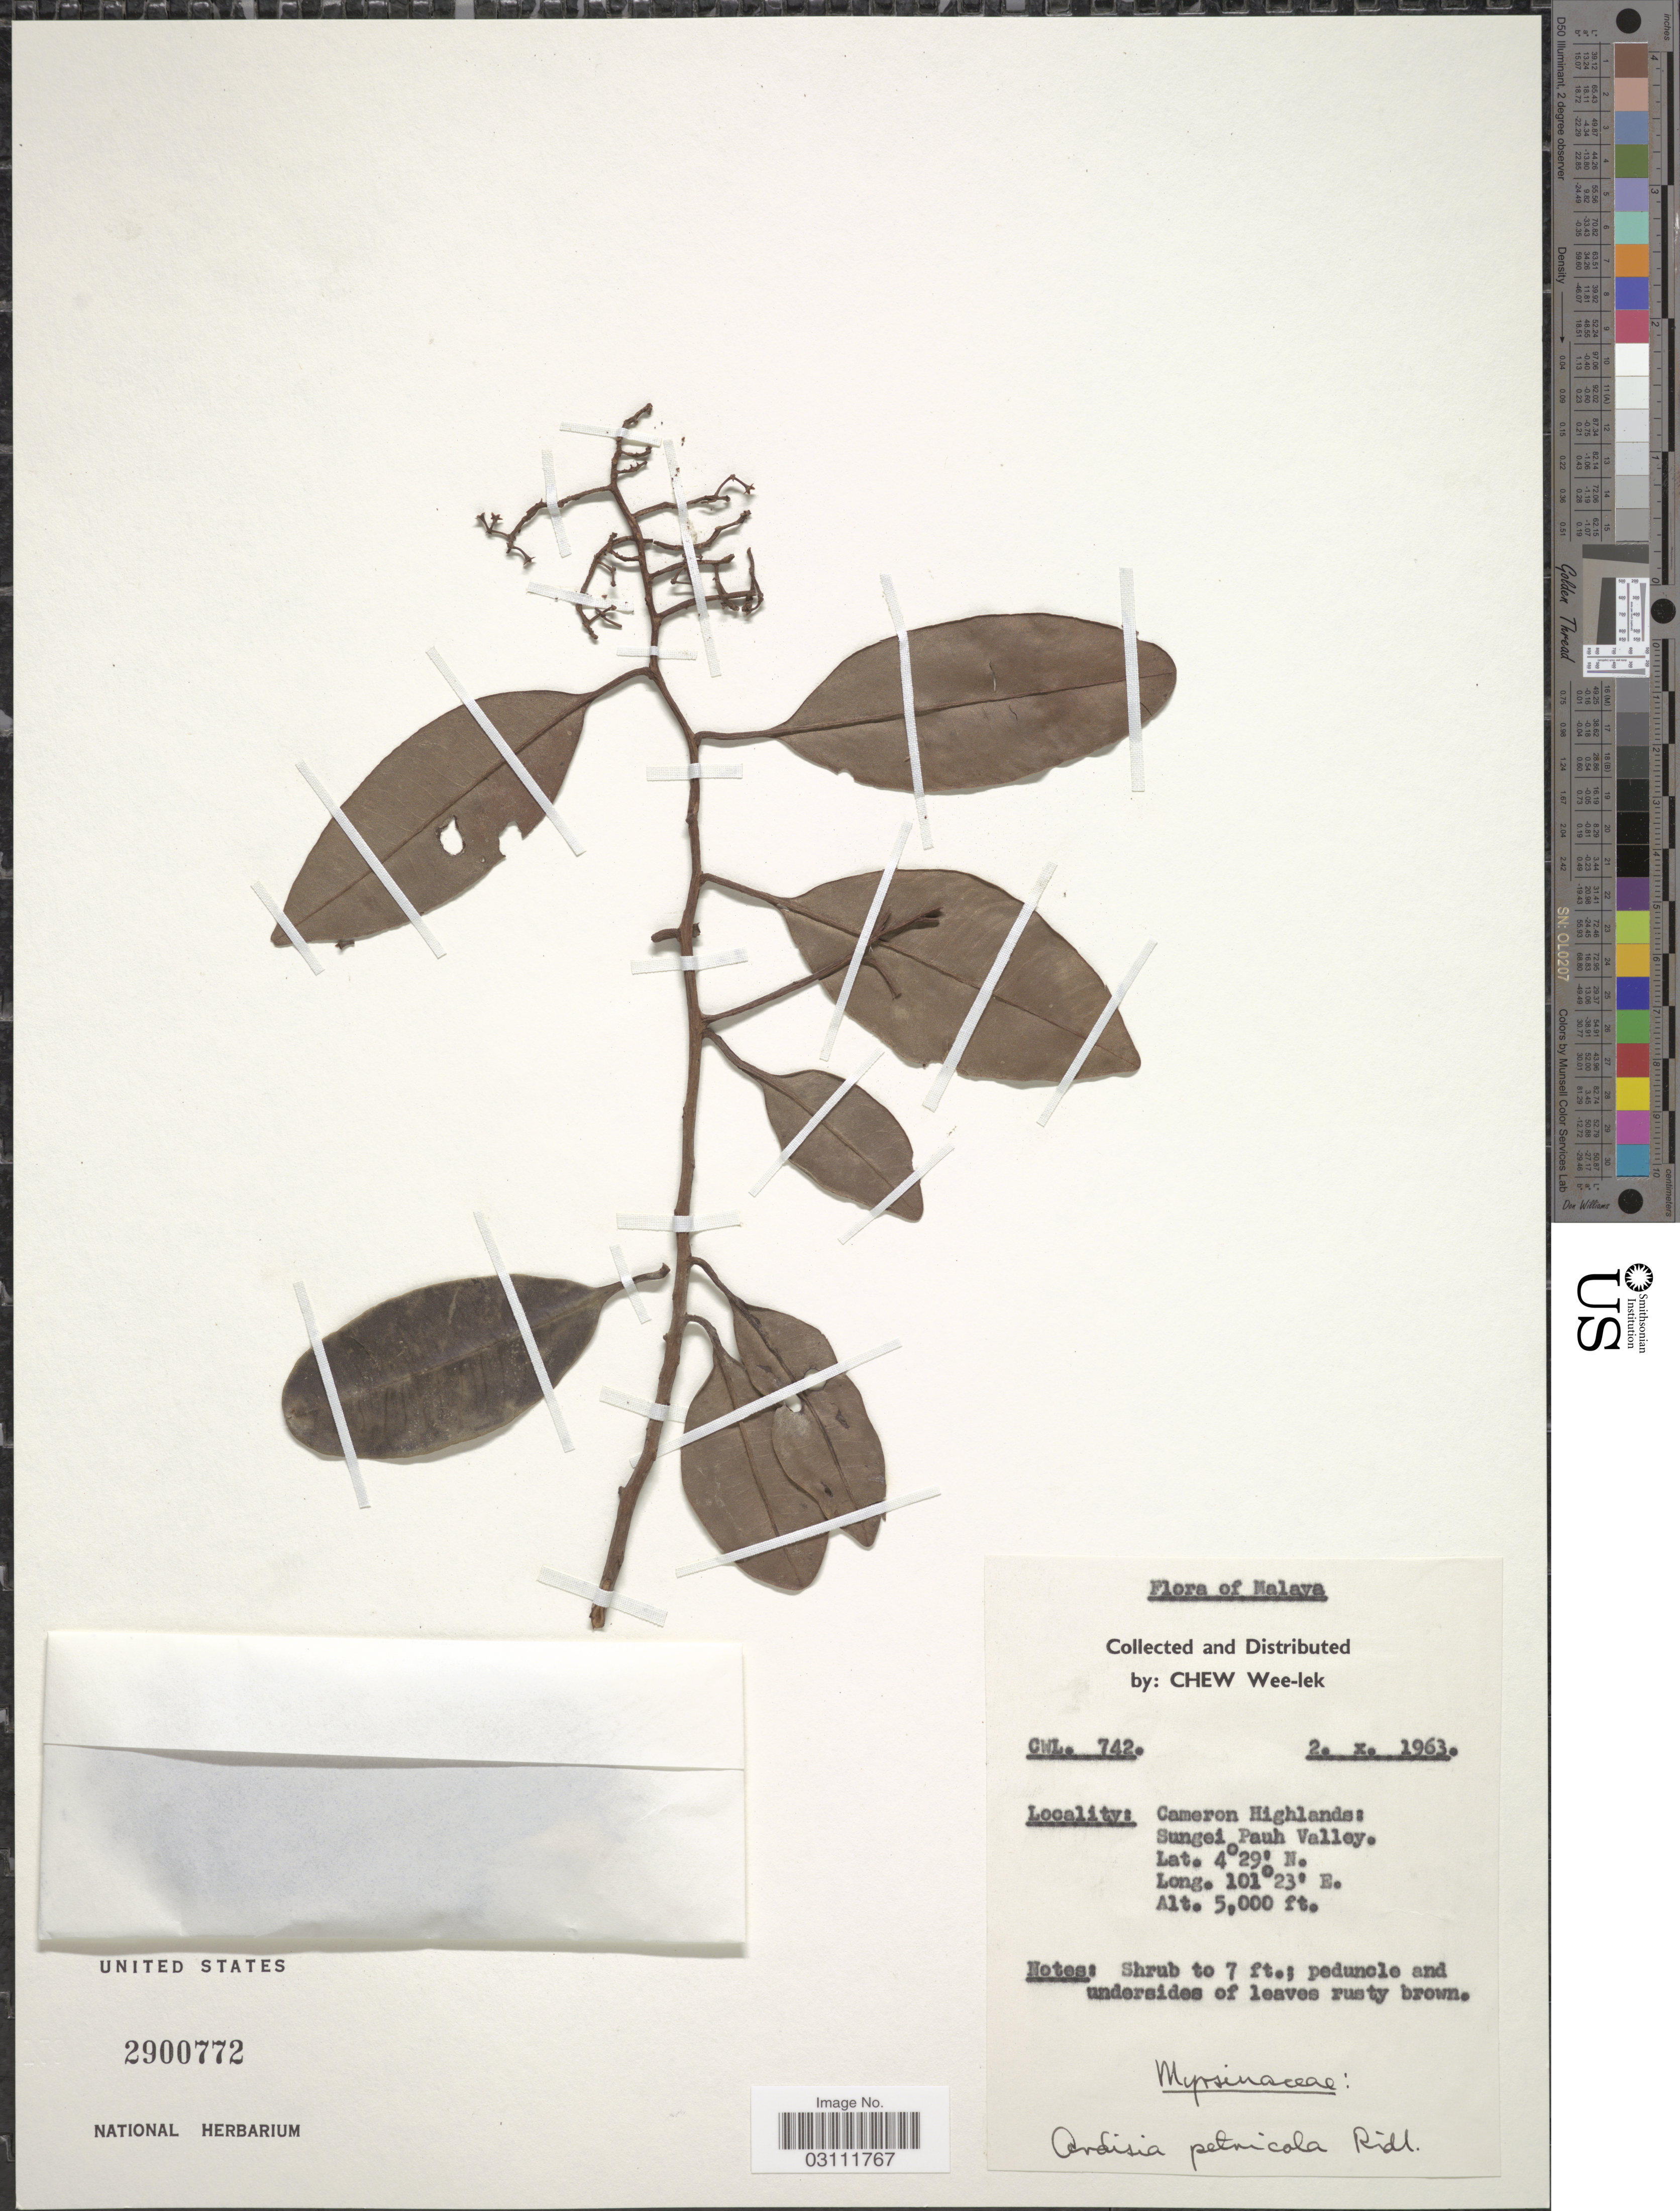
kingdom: Plantae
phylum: Tracheophyta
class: Magnoliopsida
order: Ericales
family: Primulaceae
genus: Ardisia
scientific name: Ardisia petricola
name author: Ridl.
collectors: W. Chew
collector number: CWL 742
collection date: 1963-10-02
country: Malaysia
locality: Malaya, Cameron Highlands: Sungei Pauh Valley.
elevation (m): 1524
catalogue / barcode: US 2900772